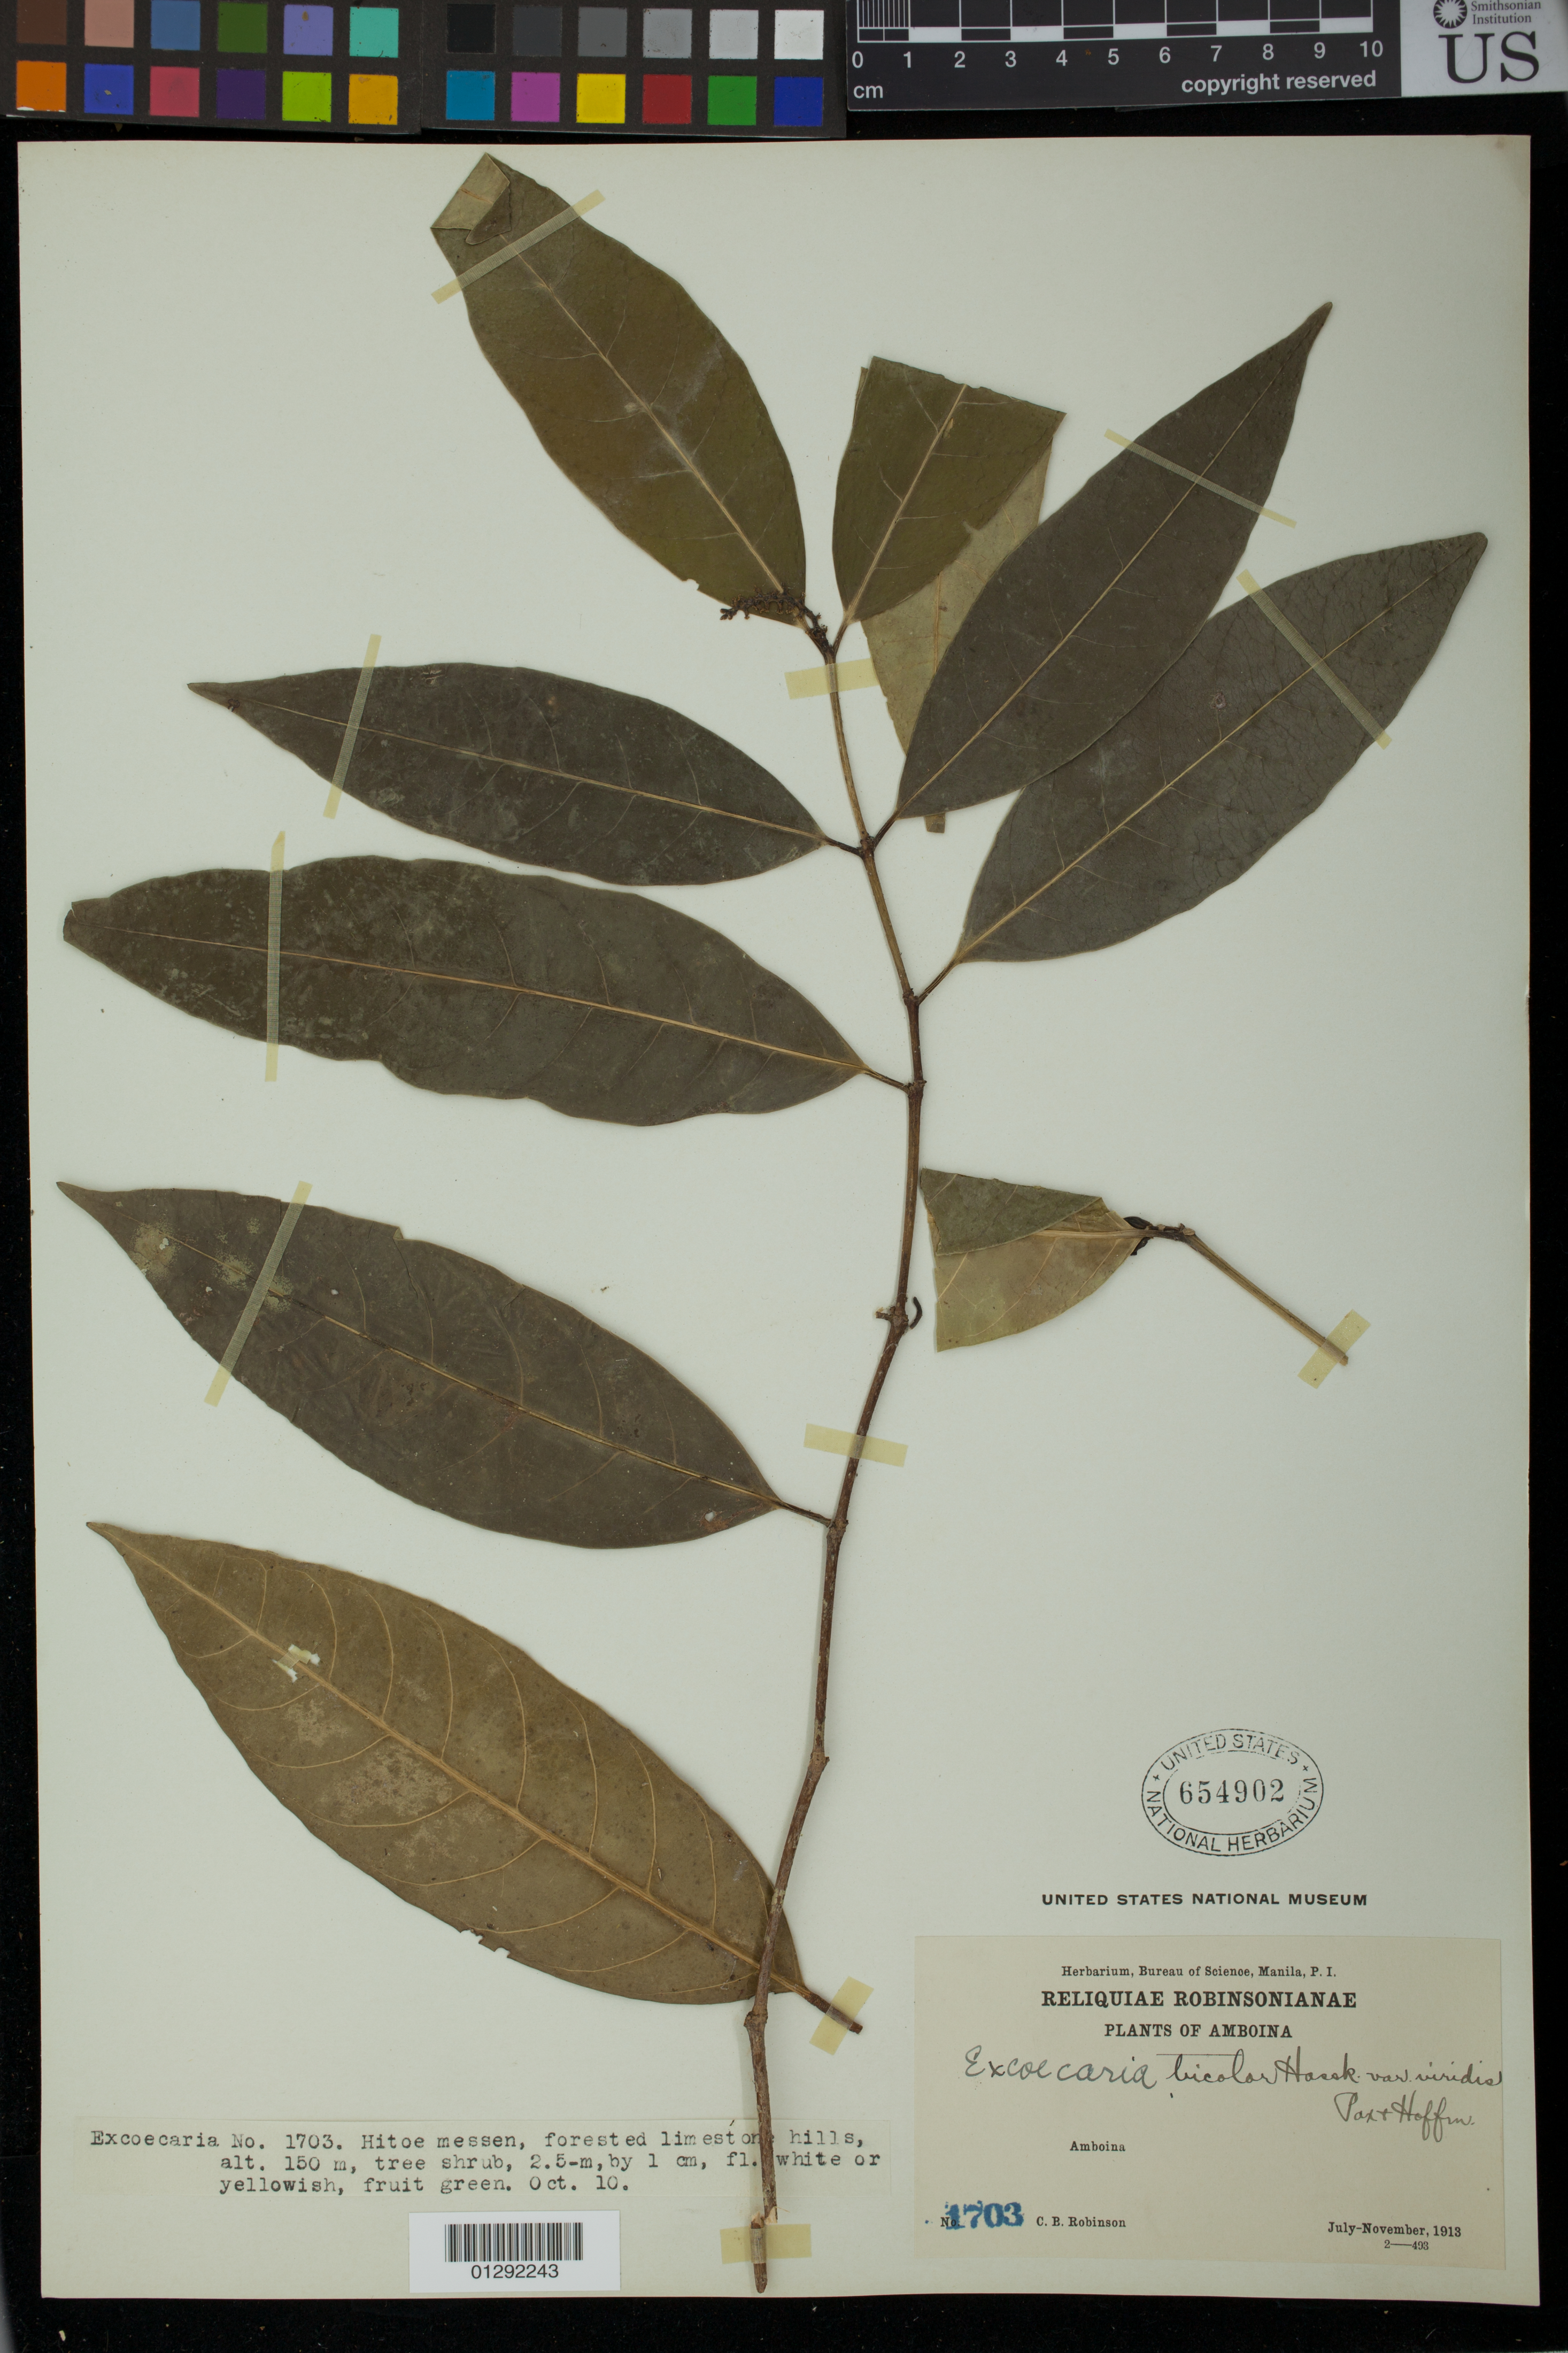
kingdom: Plantae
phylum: Tracheophyta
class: Magnoliopsida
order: Malpighiales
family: Euphorbiaceae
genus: Excoecaria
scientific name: Excoecaria bicolor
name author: (Hassk.) Zoll. ex Hassk.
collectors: C. Robinson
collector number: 1703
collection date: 1913-10-10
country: Indonesia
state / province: Maluku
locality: Amboina [Ambon]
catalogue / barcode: US 654902